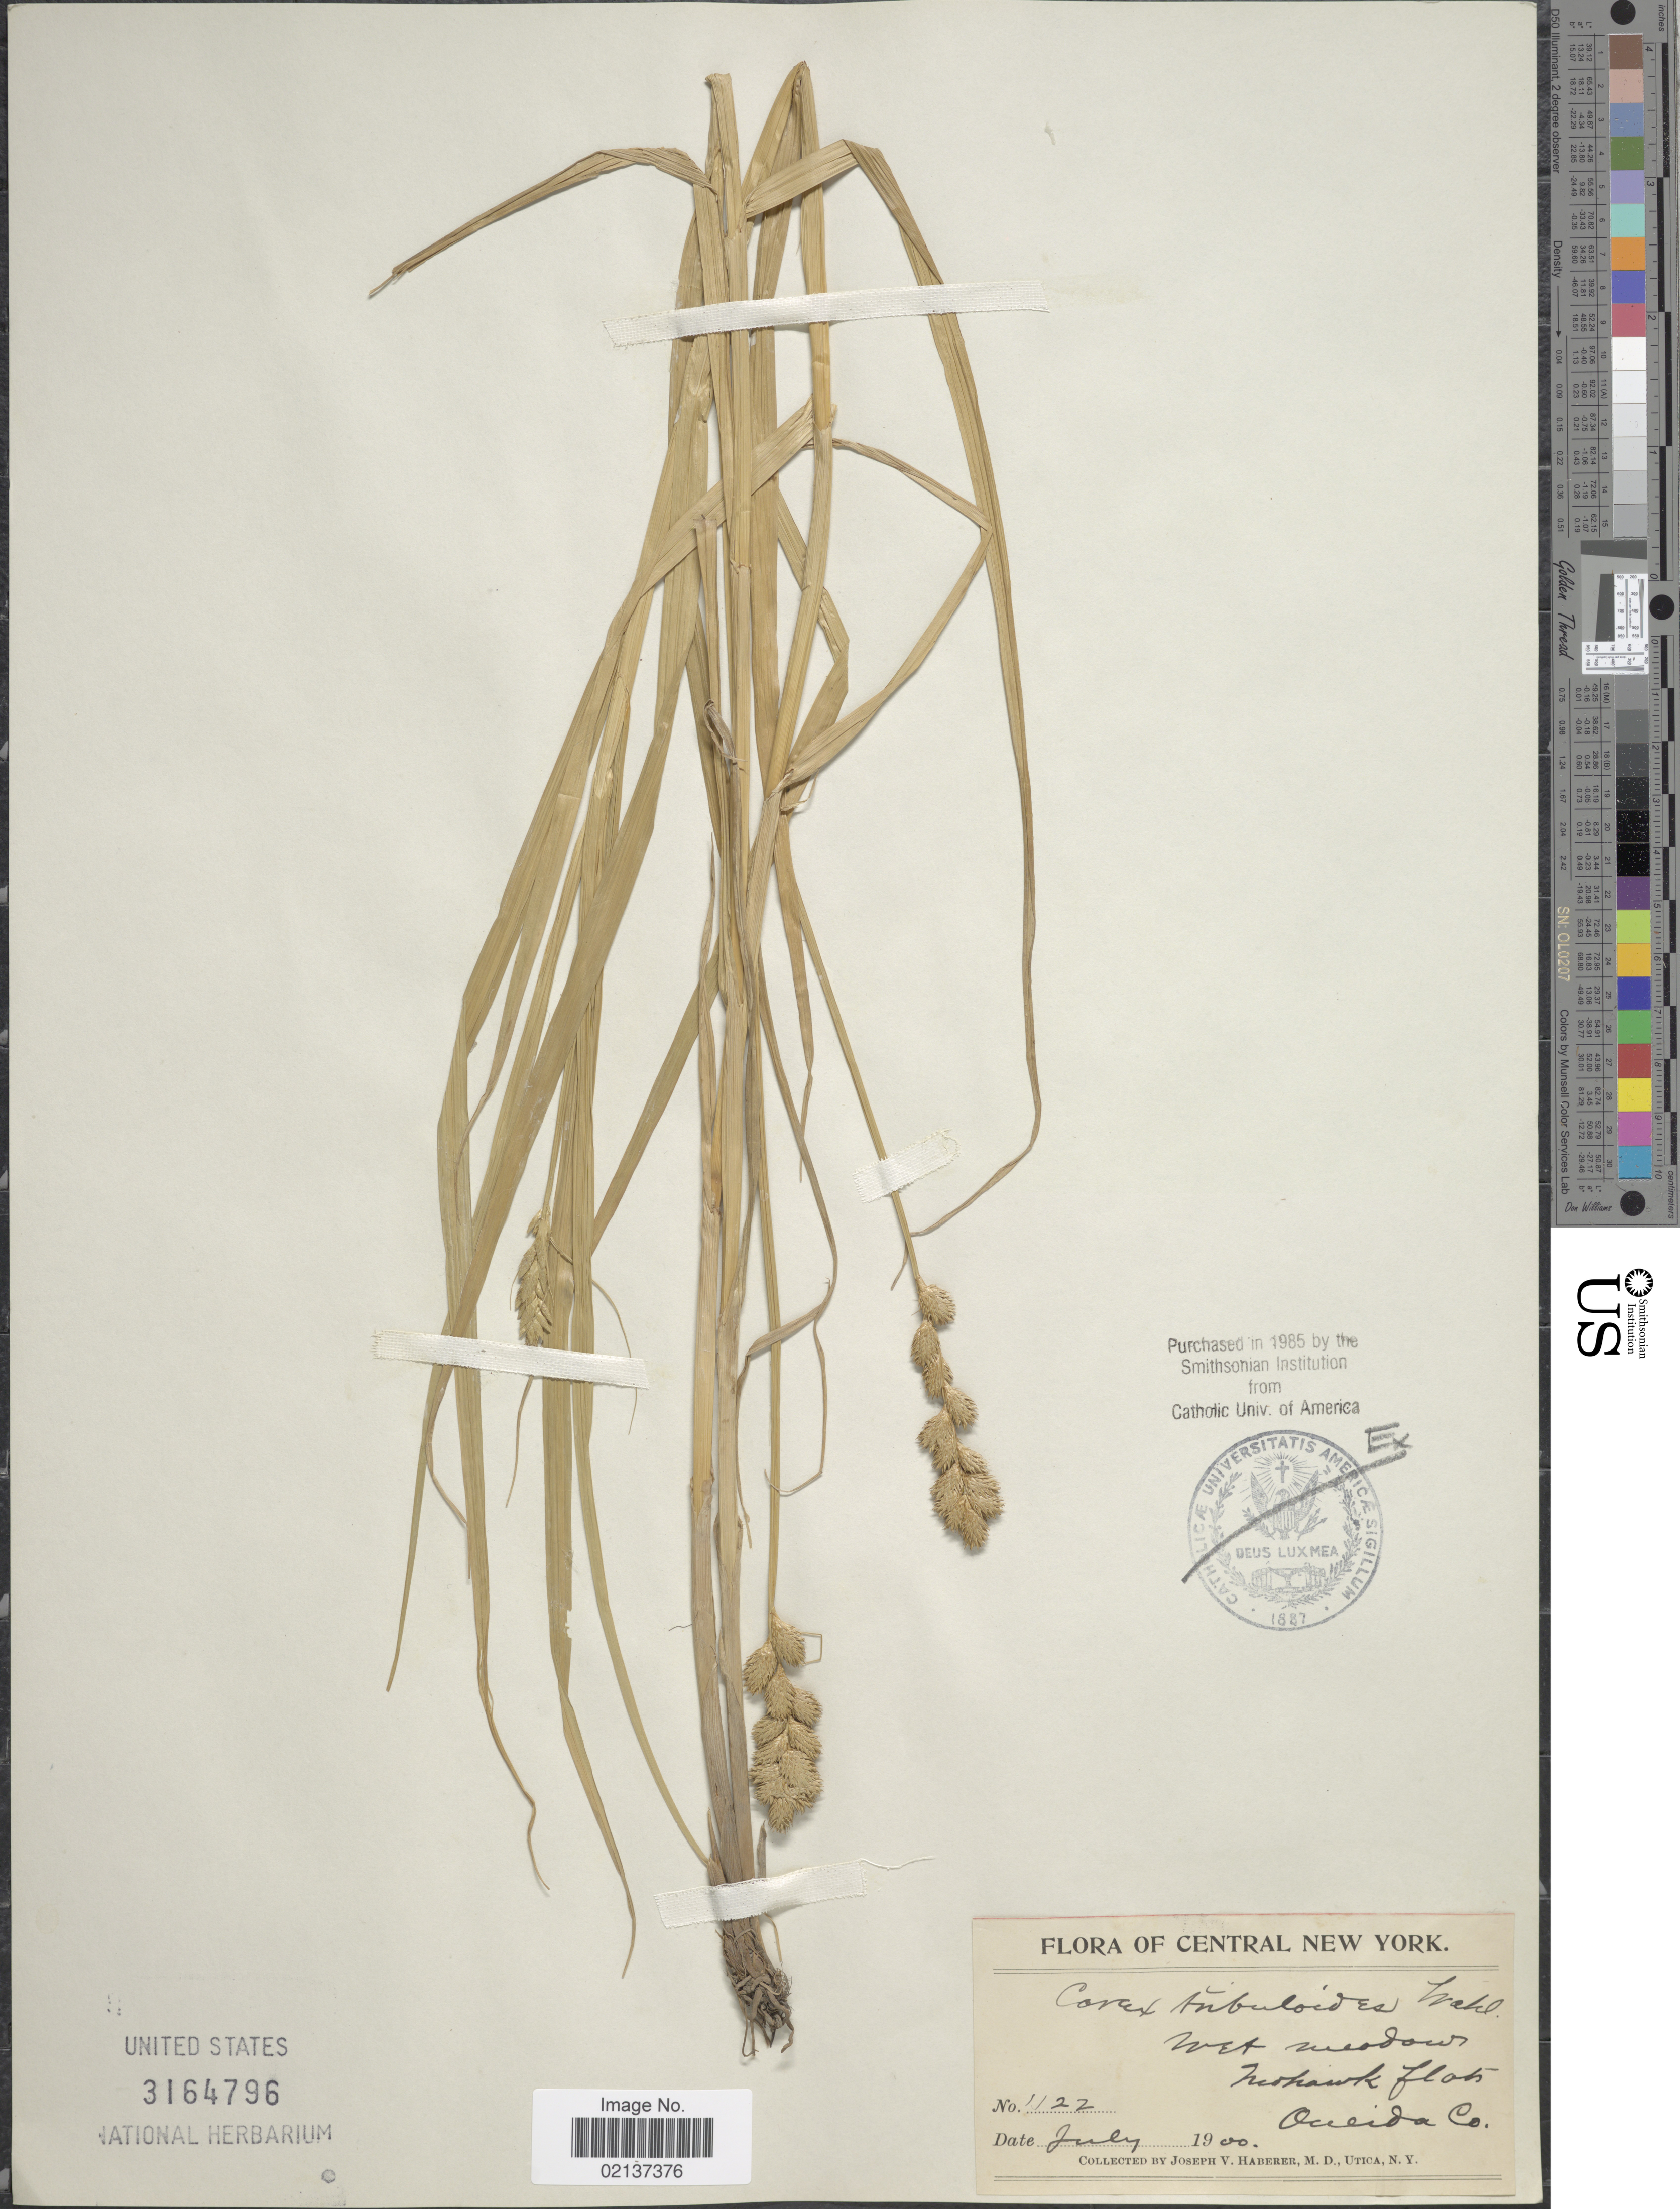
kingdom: Plantae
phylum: Tracheophyta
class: Liliopsida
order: Poales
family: Cyperaceae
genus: Carex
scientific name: Carex tribuloides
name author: Wahlenb.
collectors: J. V. Haberer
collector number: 1122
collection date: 1900-07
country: United States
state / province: New York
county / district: Oneida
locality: Central New York, Mohawk Flats, Oneida Co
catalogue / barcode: US 3164796